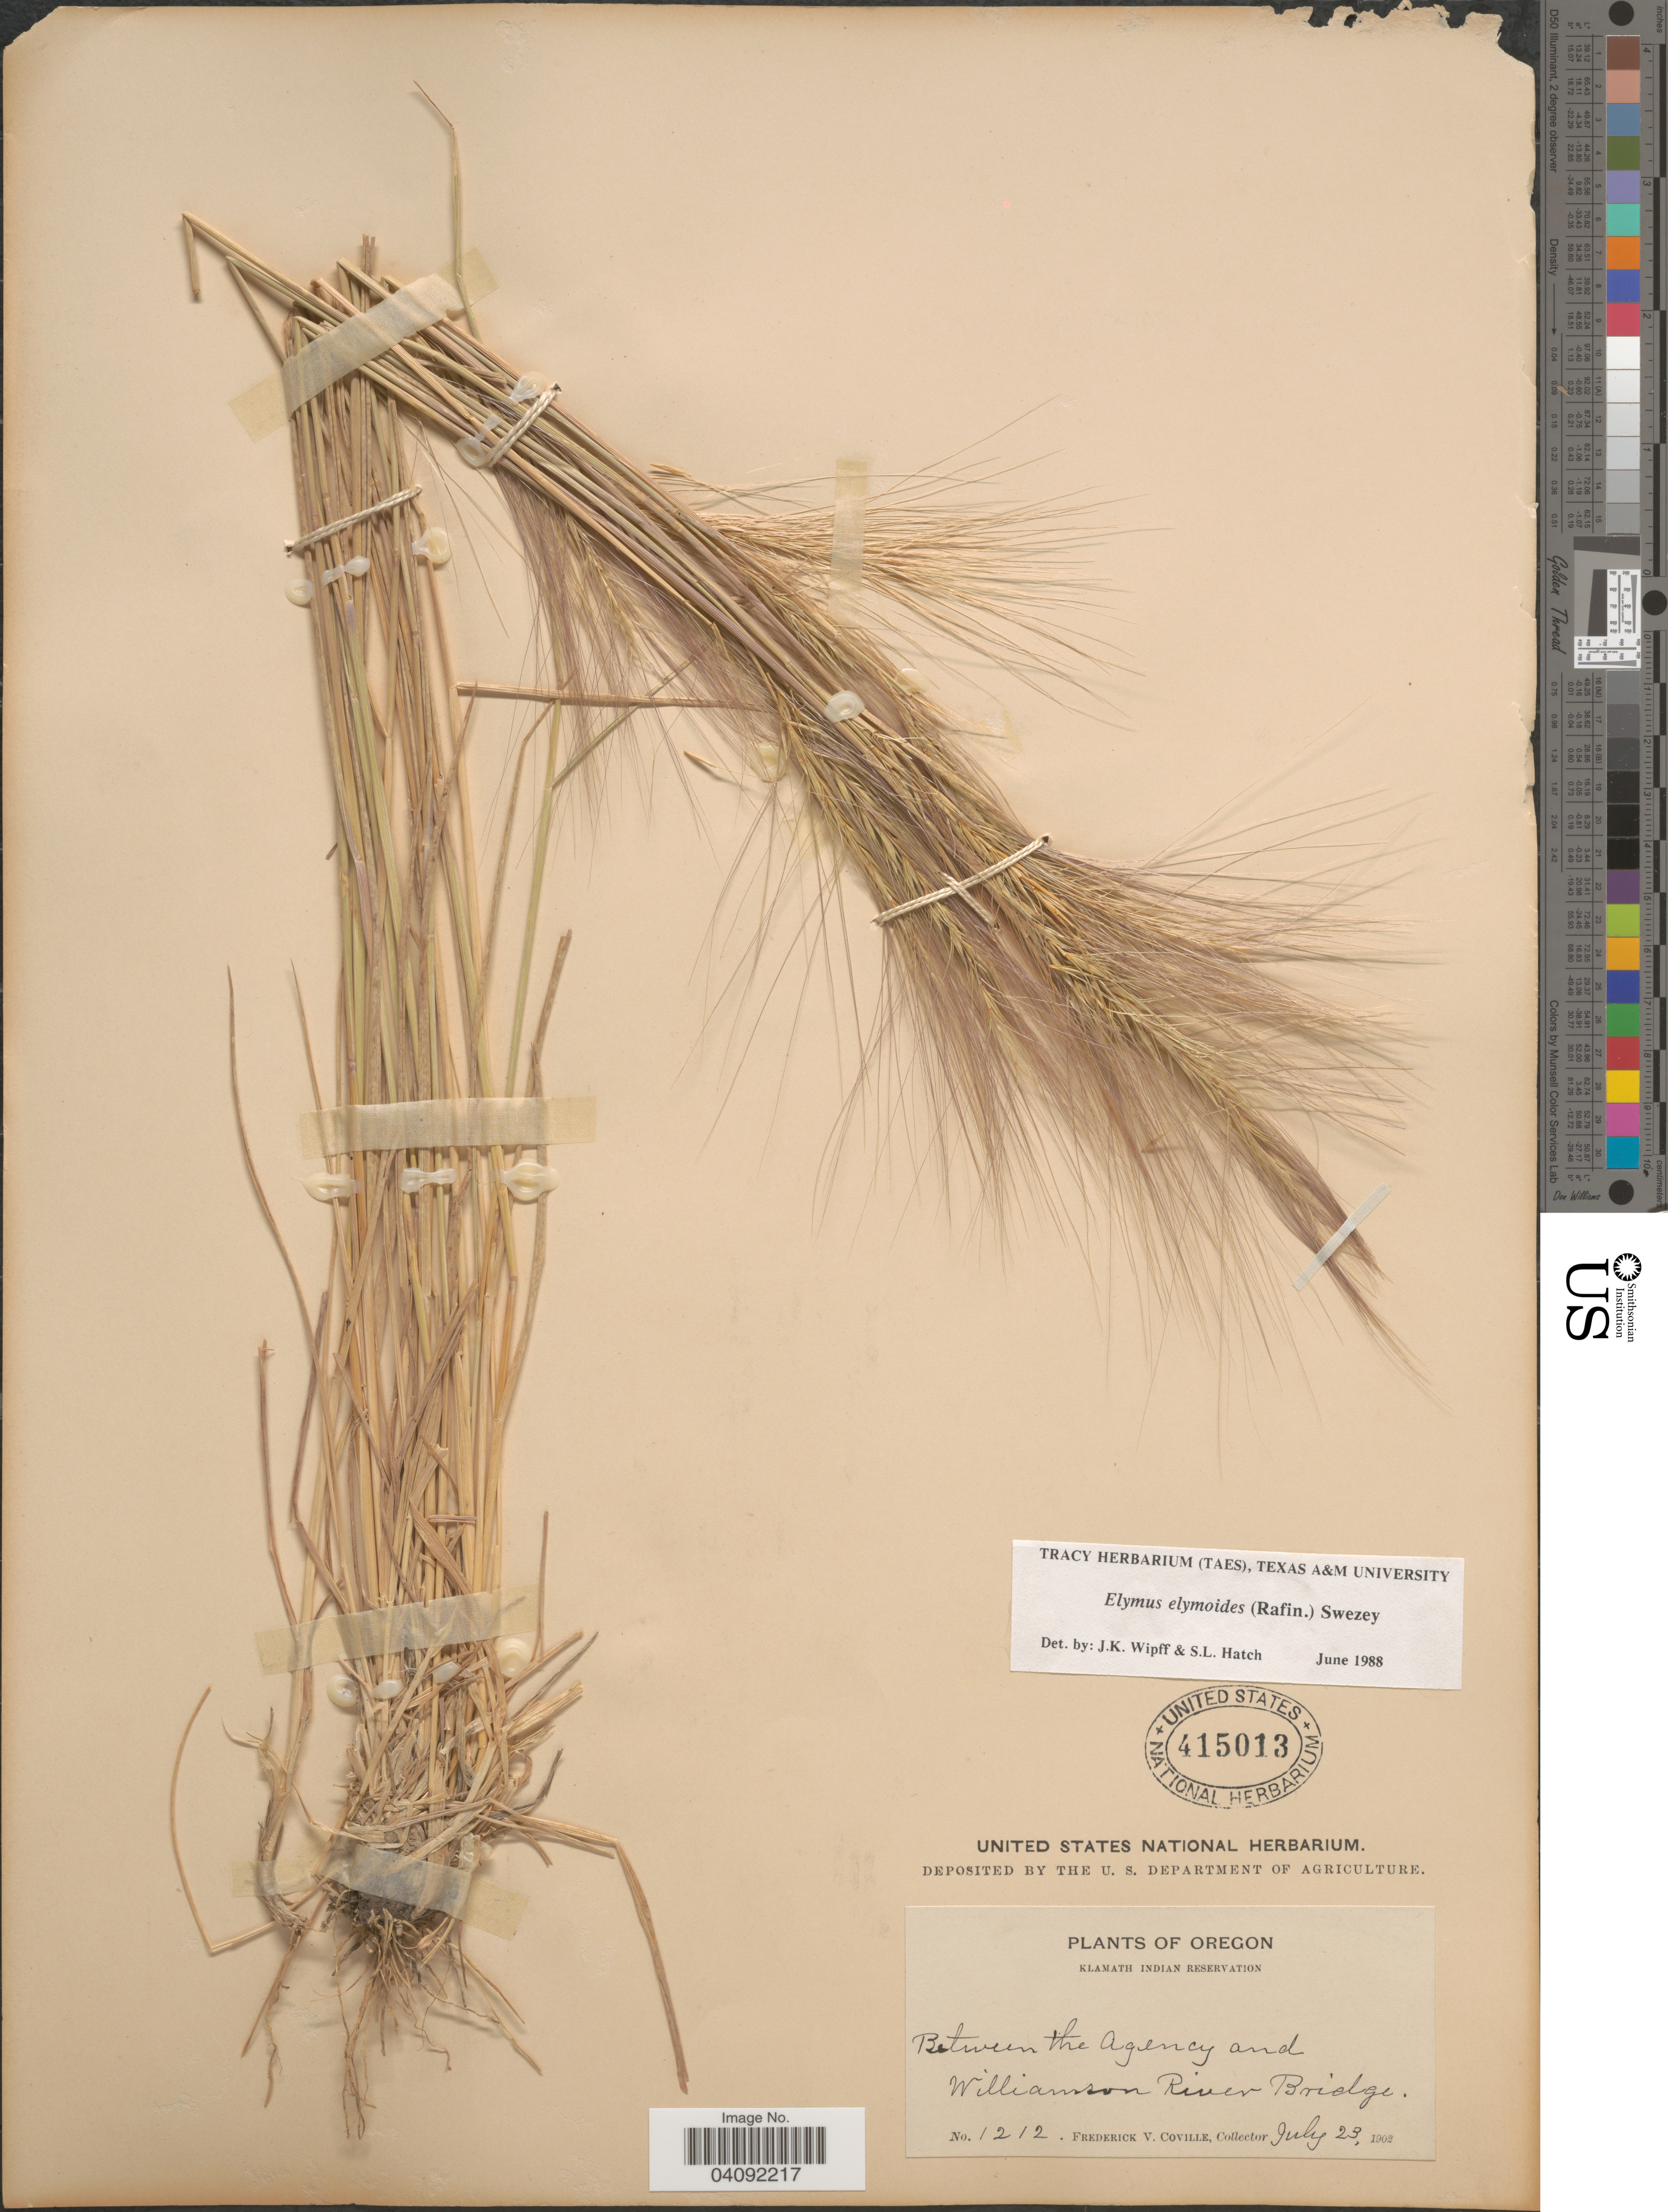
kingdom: Plantae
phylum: Tracheophyta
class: Liliopsida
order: Poales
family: Poaceae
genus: Elymus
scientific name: Elymus elymoides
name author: (Raf.) Swezey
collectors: F. V. Coville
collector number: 1212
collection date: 1902-07-23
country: United States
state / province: Oregon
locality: Klamath Indian Reservation. Between the Agency and Williamson River Bridge.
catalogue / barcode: US 415013